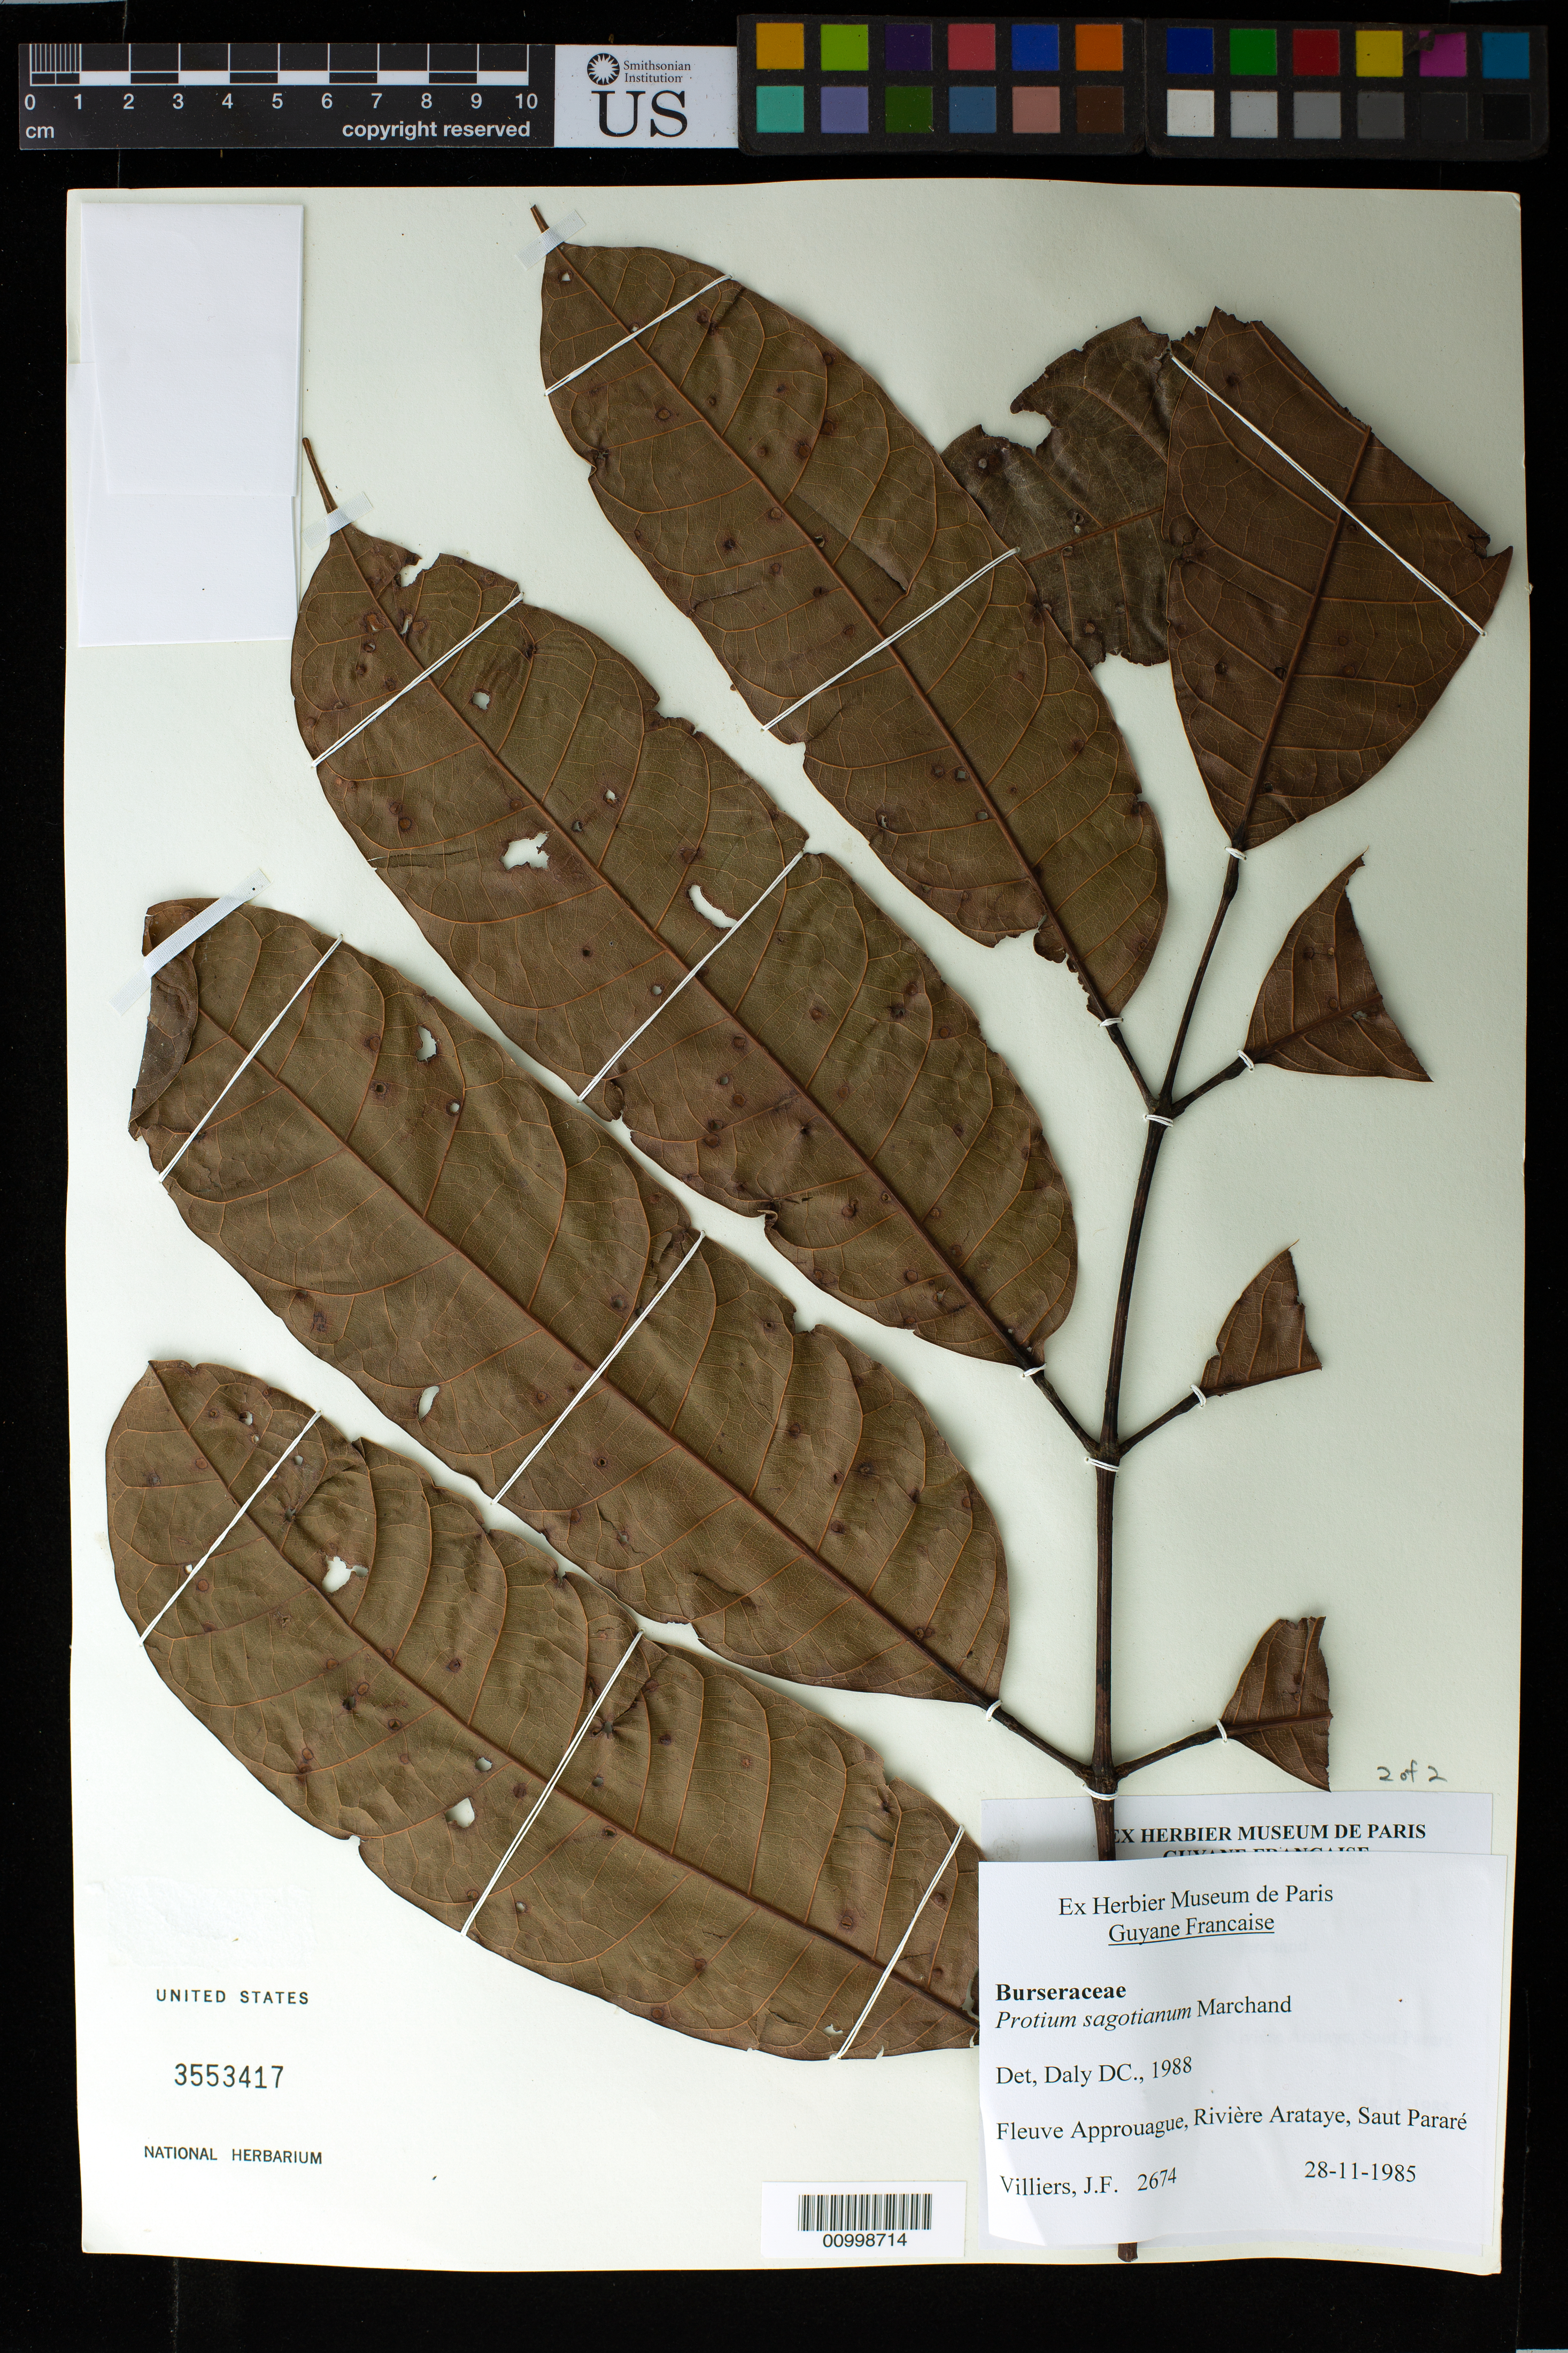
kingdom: Plantae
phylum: Tracheophyta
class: Magnoliopsida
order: Sapindales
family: Burseraceae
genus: Protium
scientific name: Protium sagotianum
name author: Marchand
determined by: Daly, D. C.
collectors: J. Villiers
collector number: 2674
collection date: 1985-11-28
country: French Guiana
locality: Fleuve Aparapprouague, Riviere Arataye, Saut Parare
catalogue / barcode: US 3553417